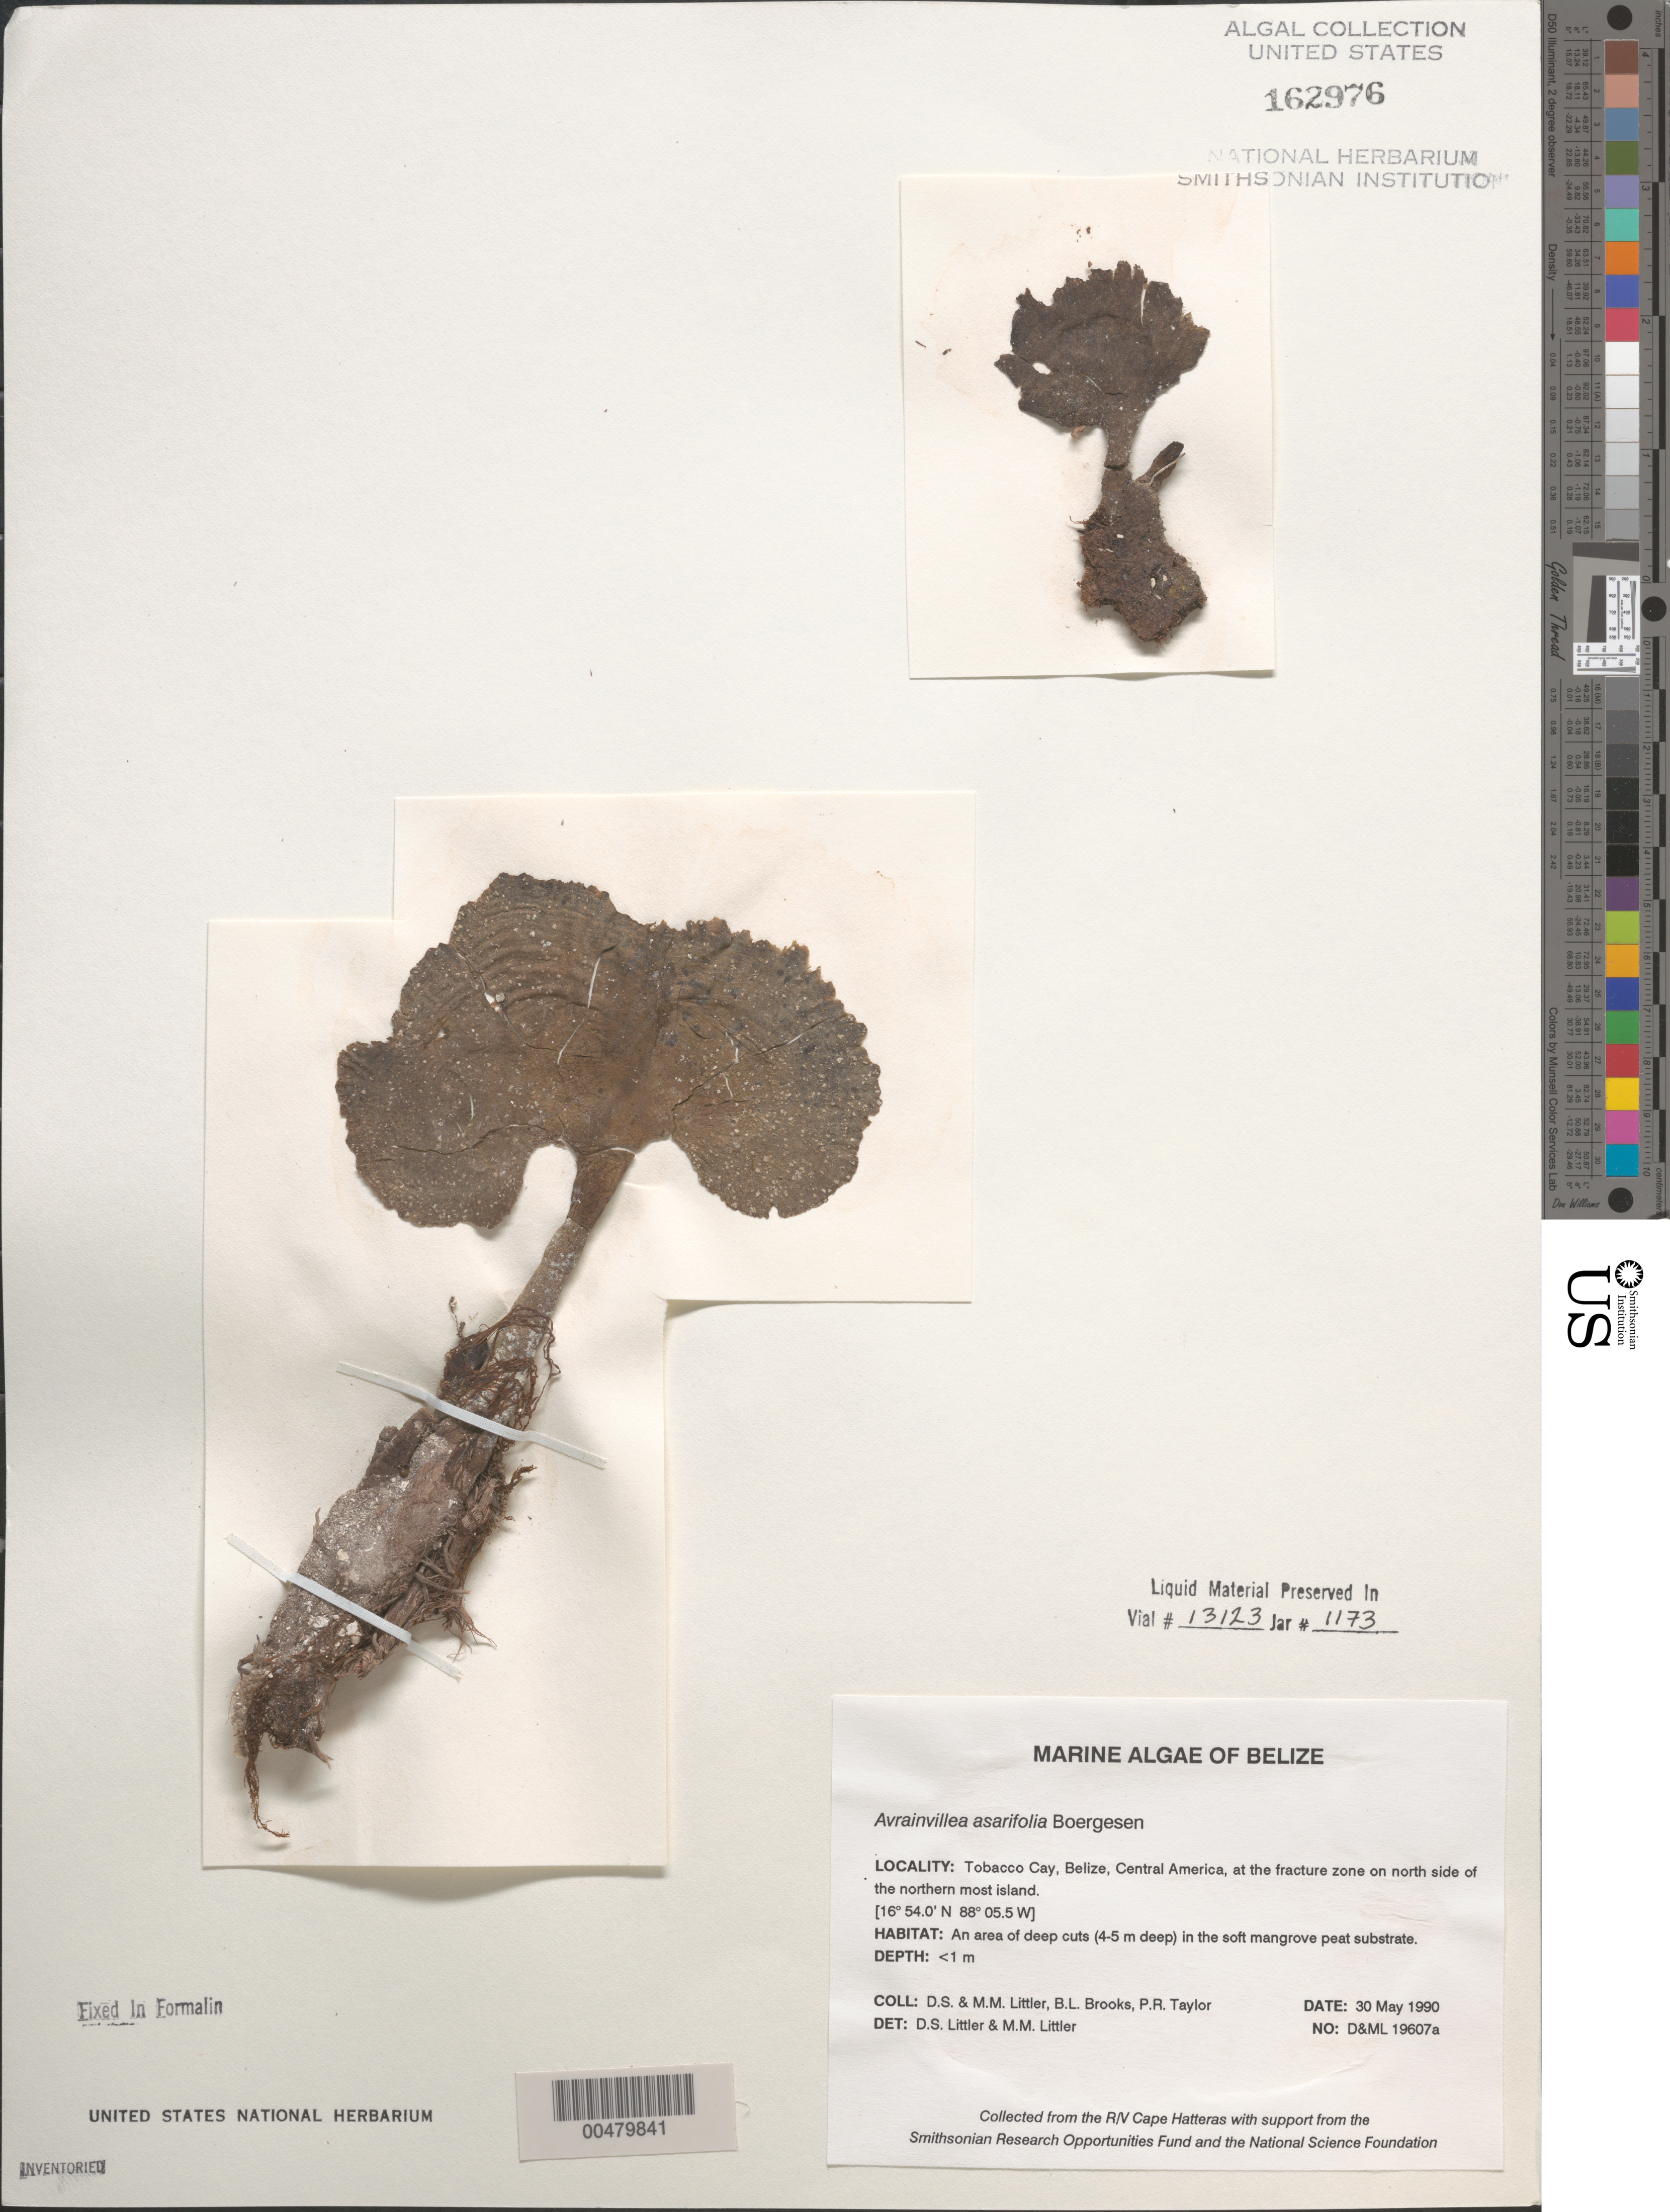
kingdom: Plantae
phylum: Chlorophyta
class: Ulvophyceae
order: Bryopsidales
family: Dichotomosiphonaceae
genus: Avrainvillea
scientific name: Avrainvillea asarifolia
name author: Børgesen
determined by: Littler, D. S.; Littler, M. M.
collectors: D. S. Littler, M. M. Littler, B. Brooks & P. R. Taylor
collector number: D&ML 19607a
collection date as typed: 30 May 1990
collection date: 1990-05-30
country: Belize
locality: Tobacco Range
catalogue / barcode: US 162976